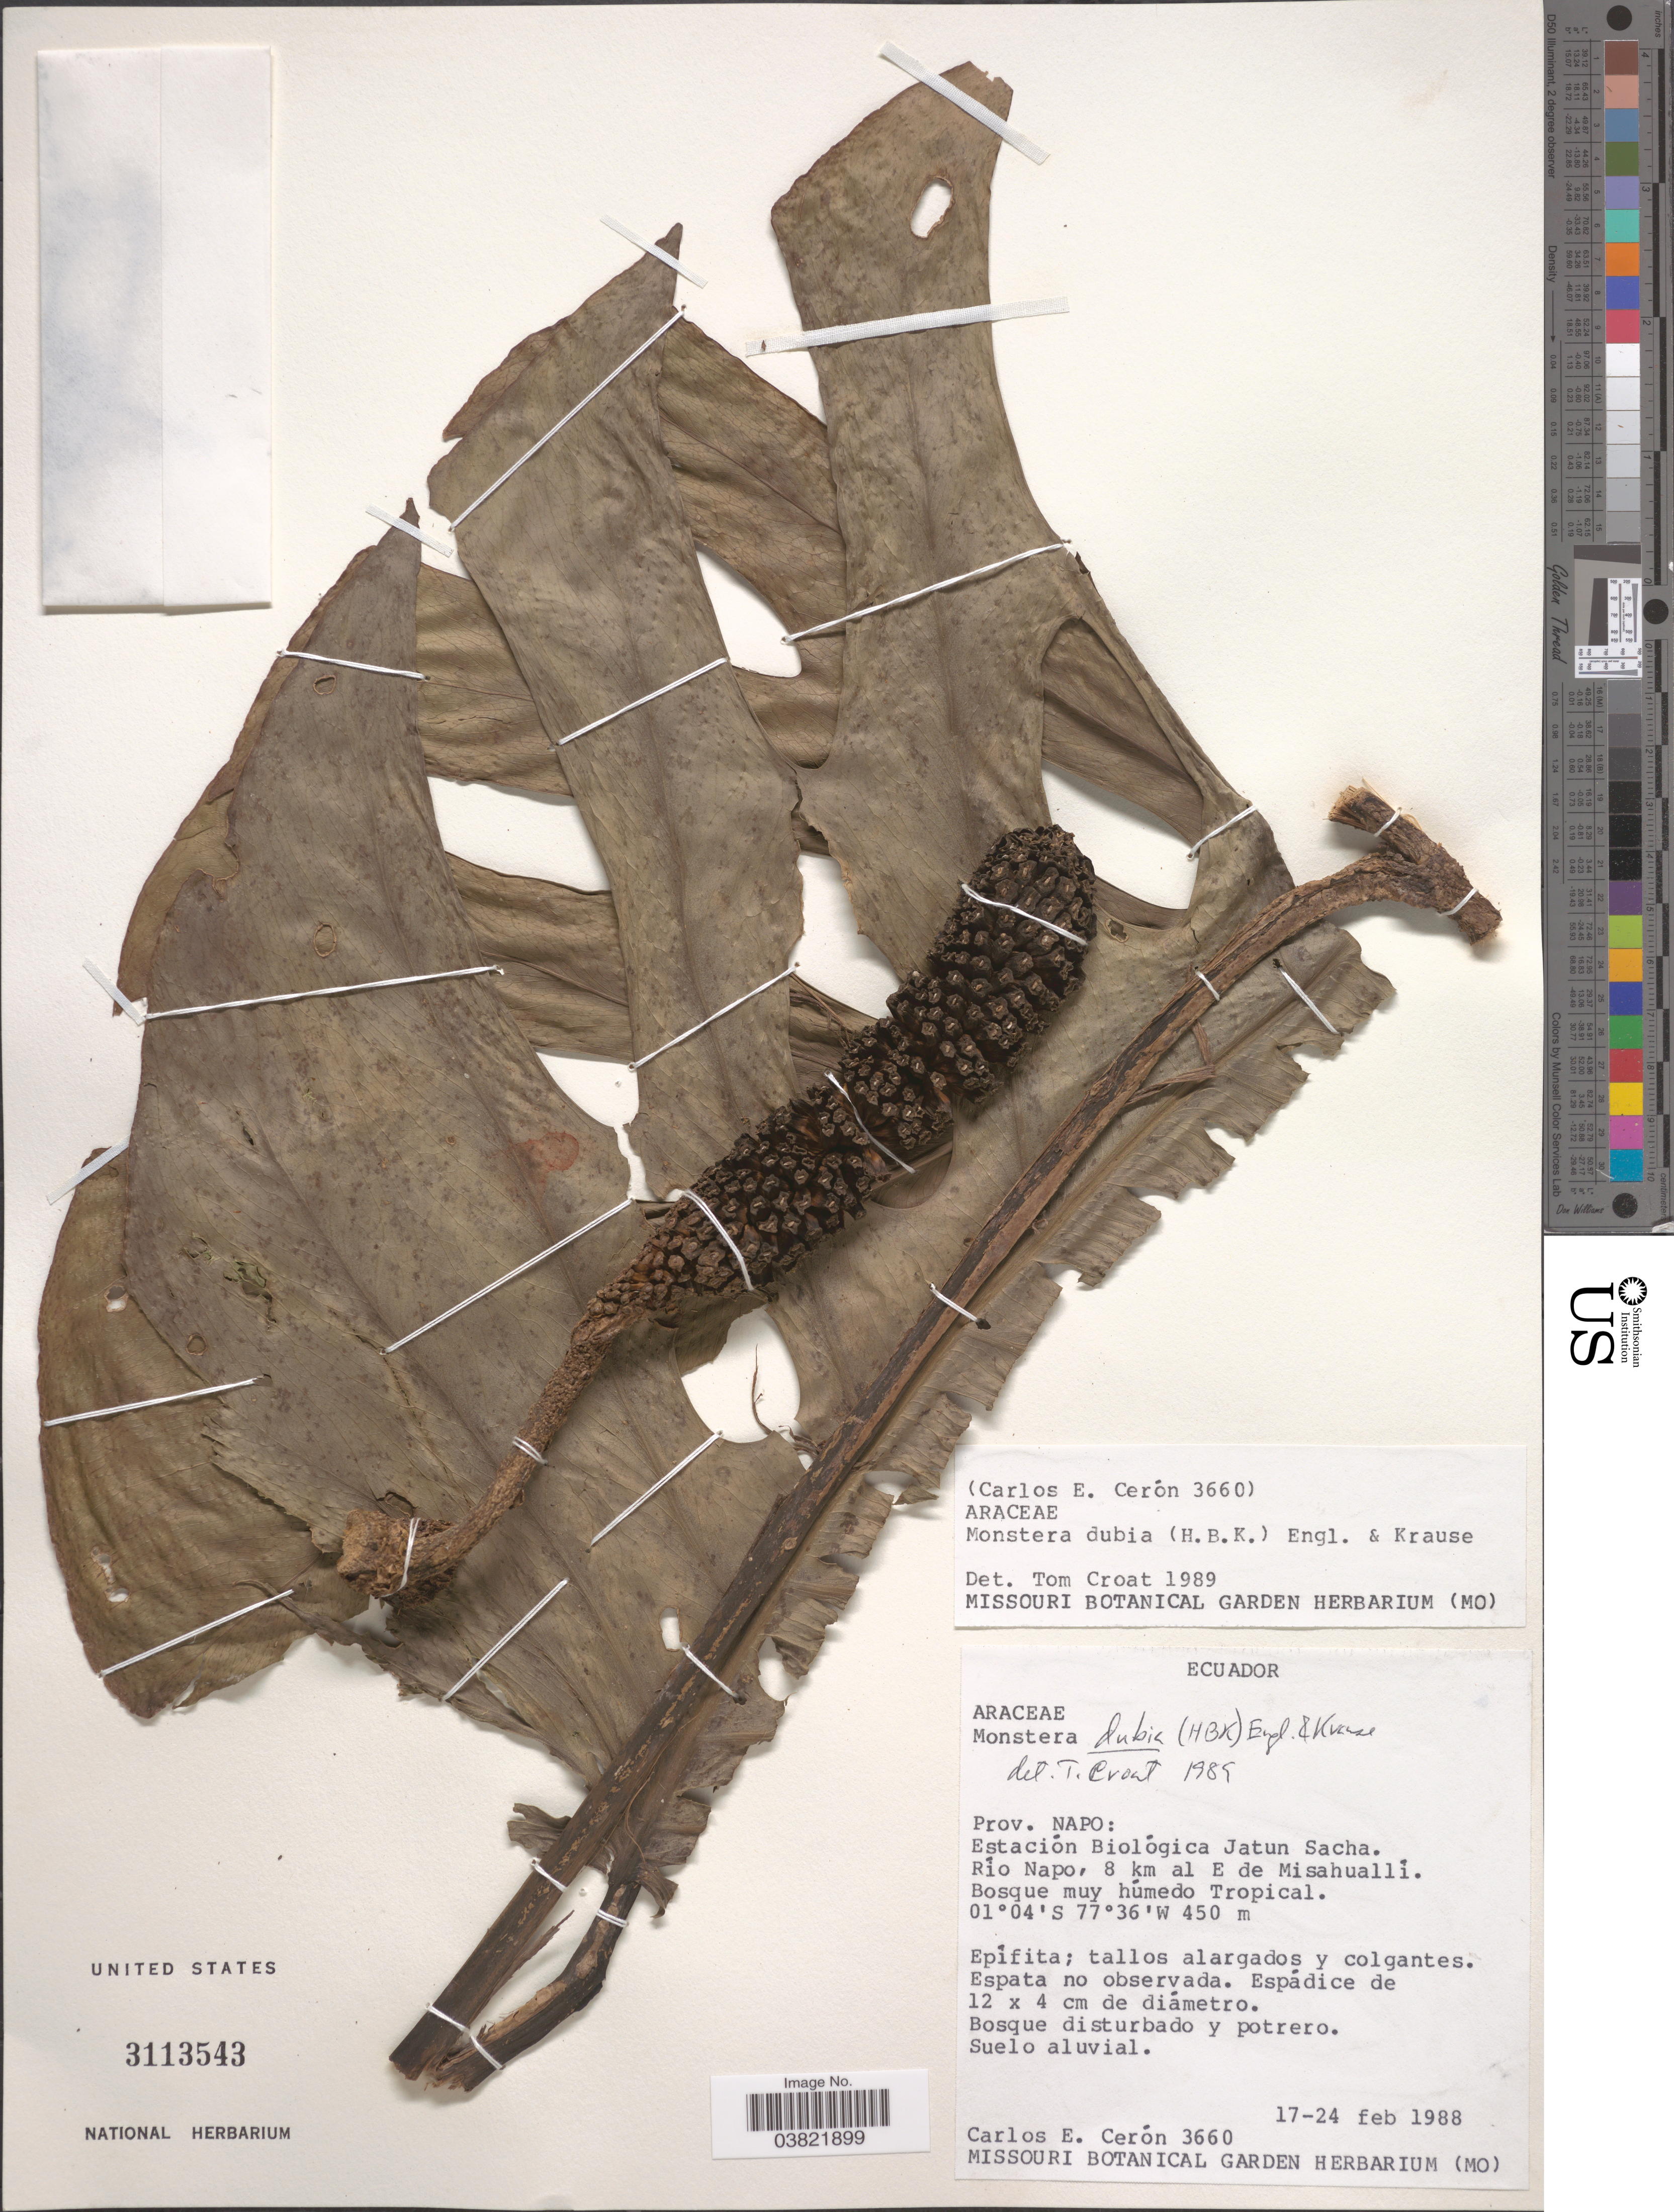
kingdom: Plantae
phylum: Tracheophyta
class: Liliopsida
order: Alismatales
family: Araceae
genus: Monstera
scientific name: Monstera dubia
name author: (Kunth) Engl. & K. Krause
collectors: C. E. Cerón M.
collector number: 3660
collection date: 1988-02-17/1988-02-24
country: Ecuador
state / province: Napo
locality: Estación Biológica Jatun Sacha. Río Napo, 8 km al E de Misahuallí.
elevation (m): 450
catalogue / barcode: US 3113543